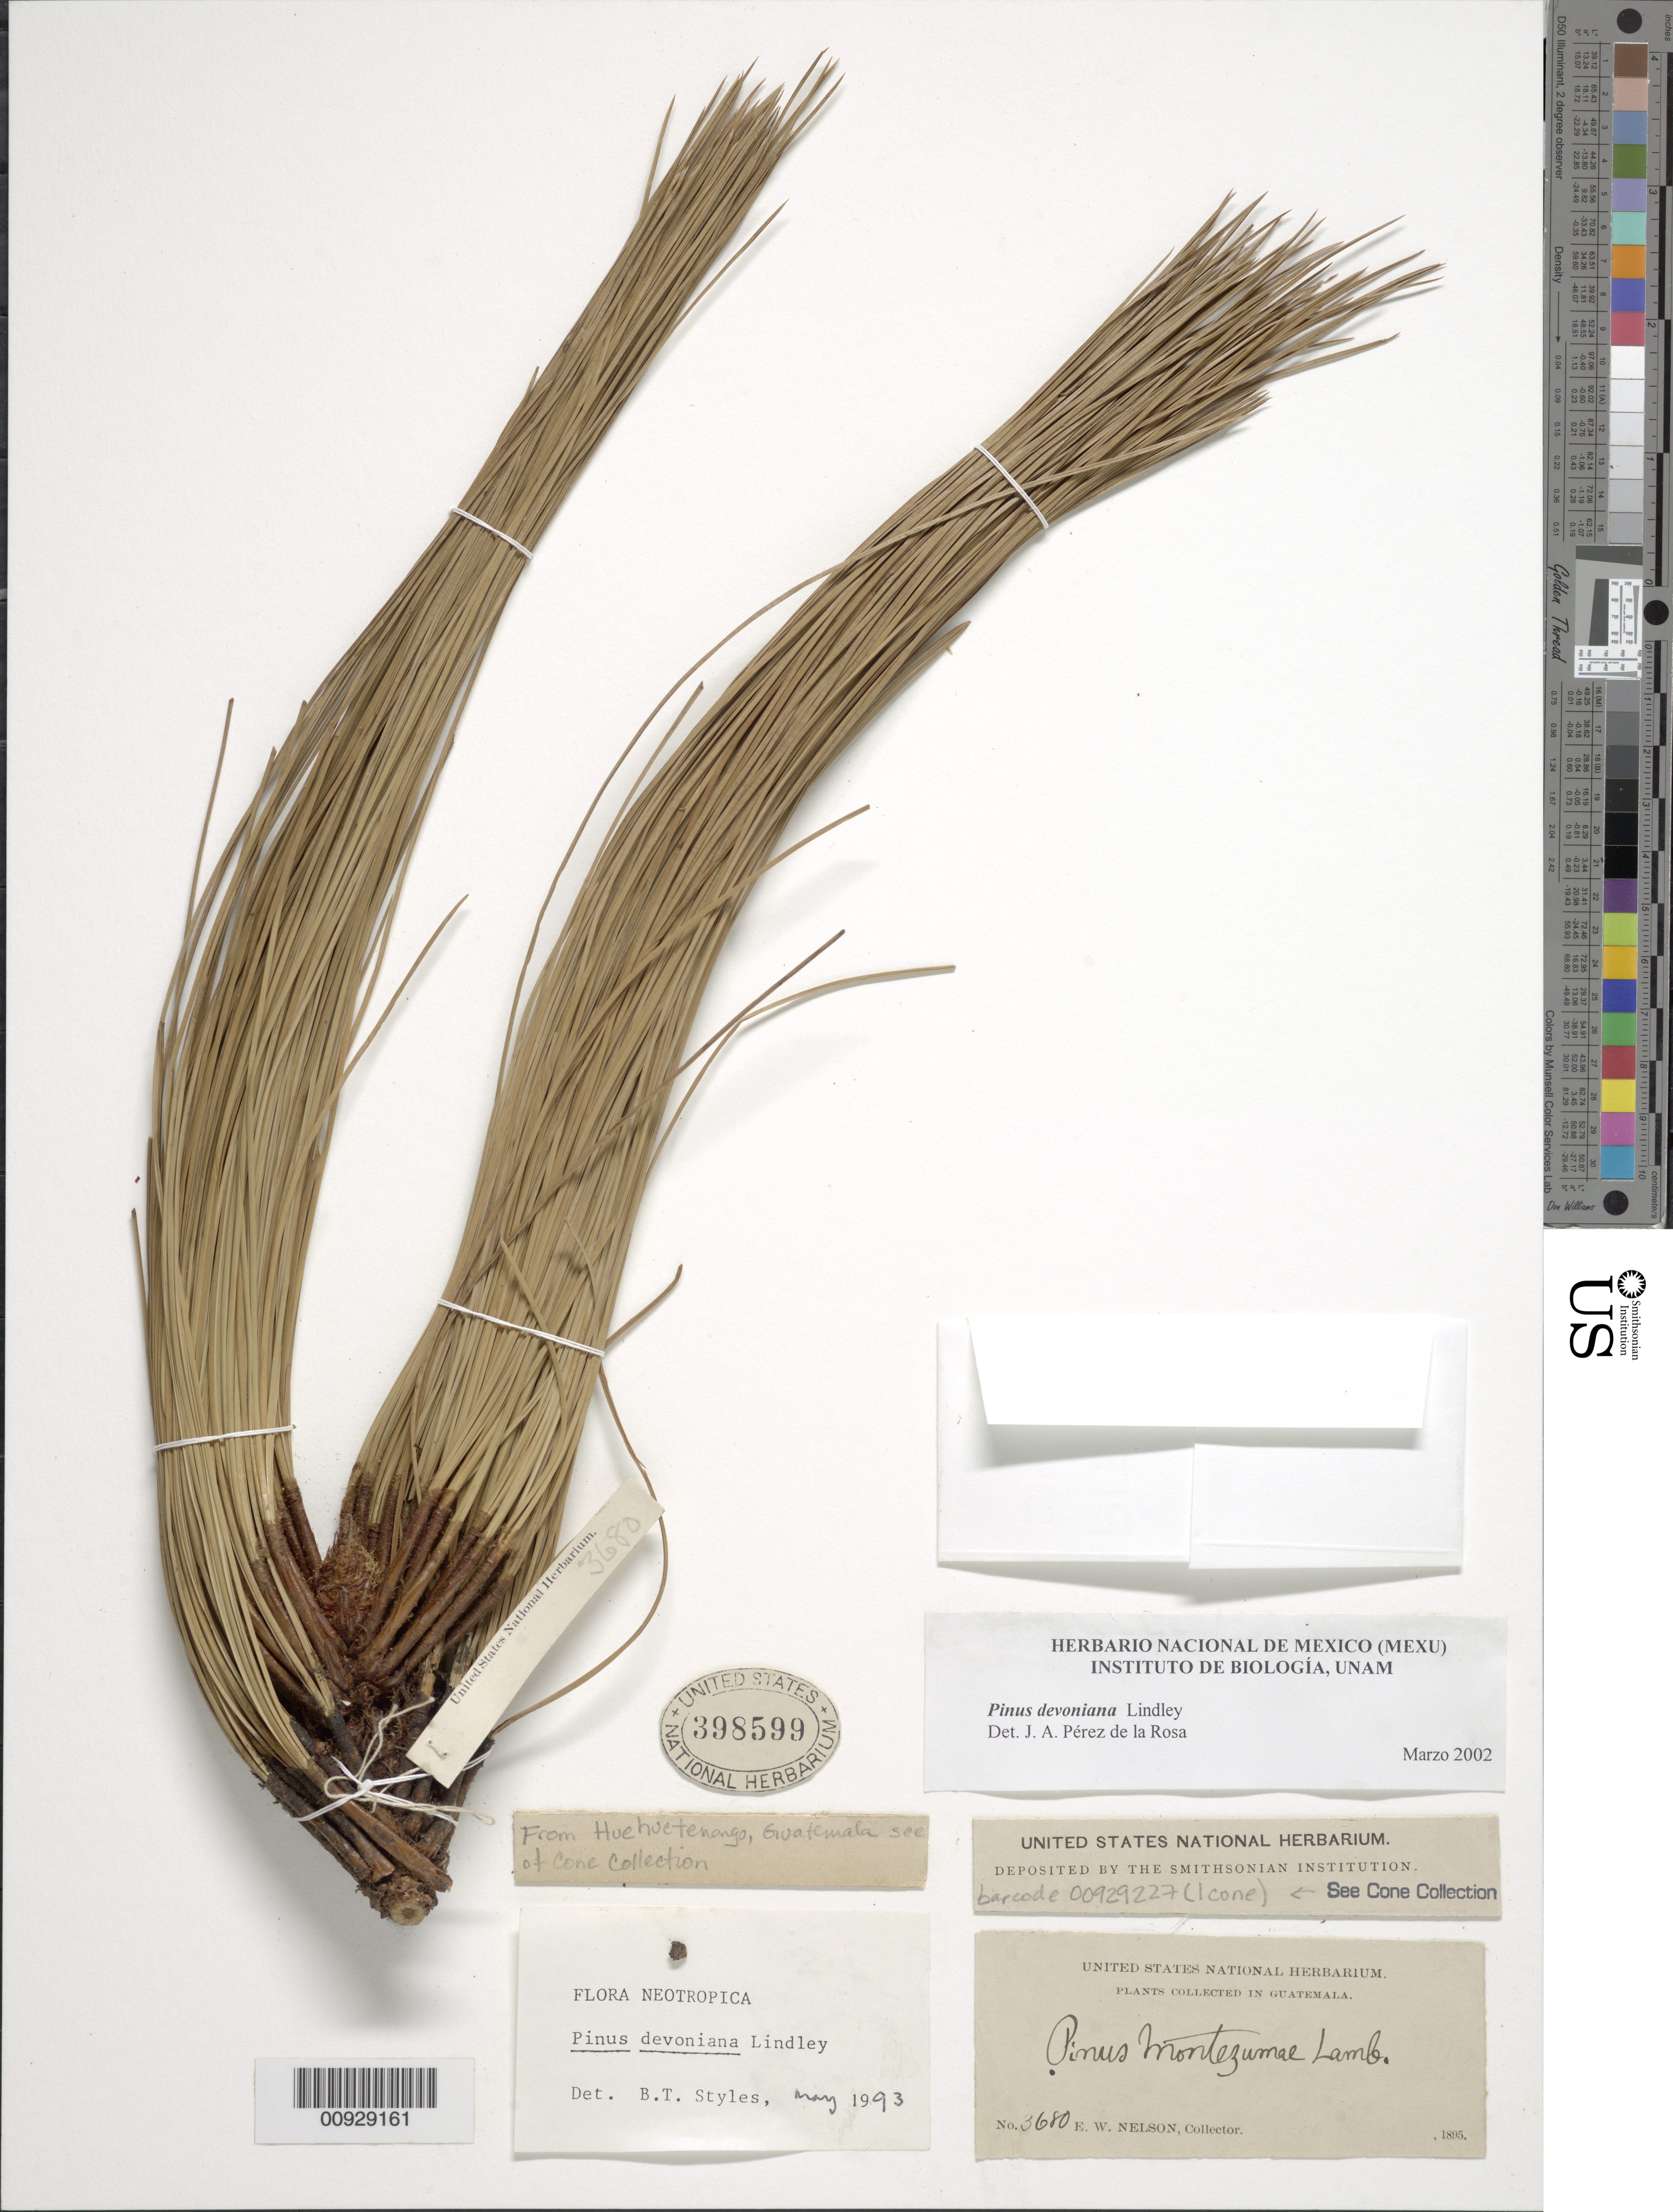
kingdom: Plantae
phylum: Tracheophyta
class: Pinopsida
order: Pinales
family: Pinaceae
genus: Pinus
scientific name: Pinus devoniana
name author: Lindl.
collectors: E. W. Nelson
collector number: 3680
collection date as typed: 1895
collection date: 1895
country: Guatemala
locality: Huehuetenango.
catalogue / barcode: US 398599